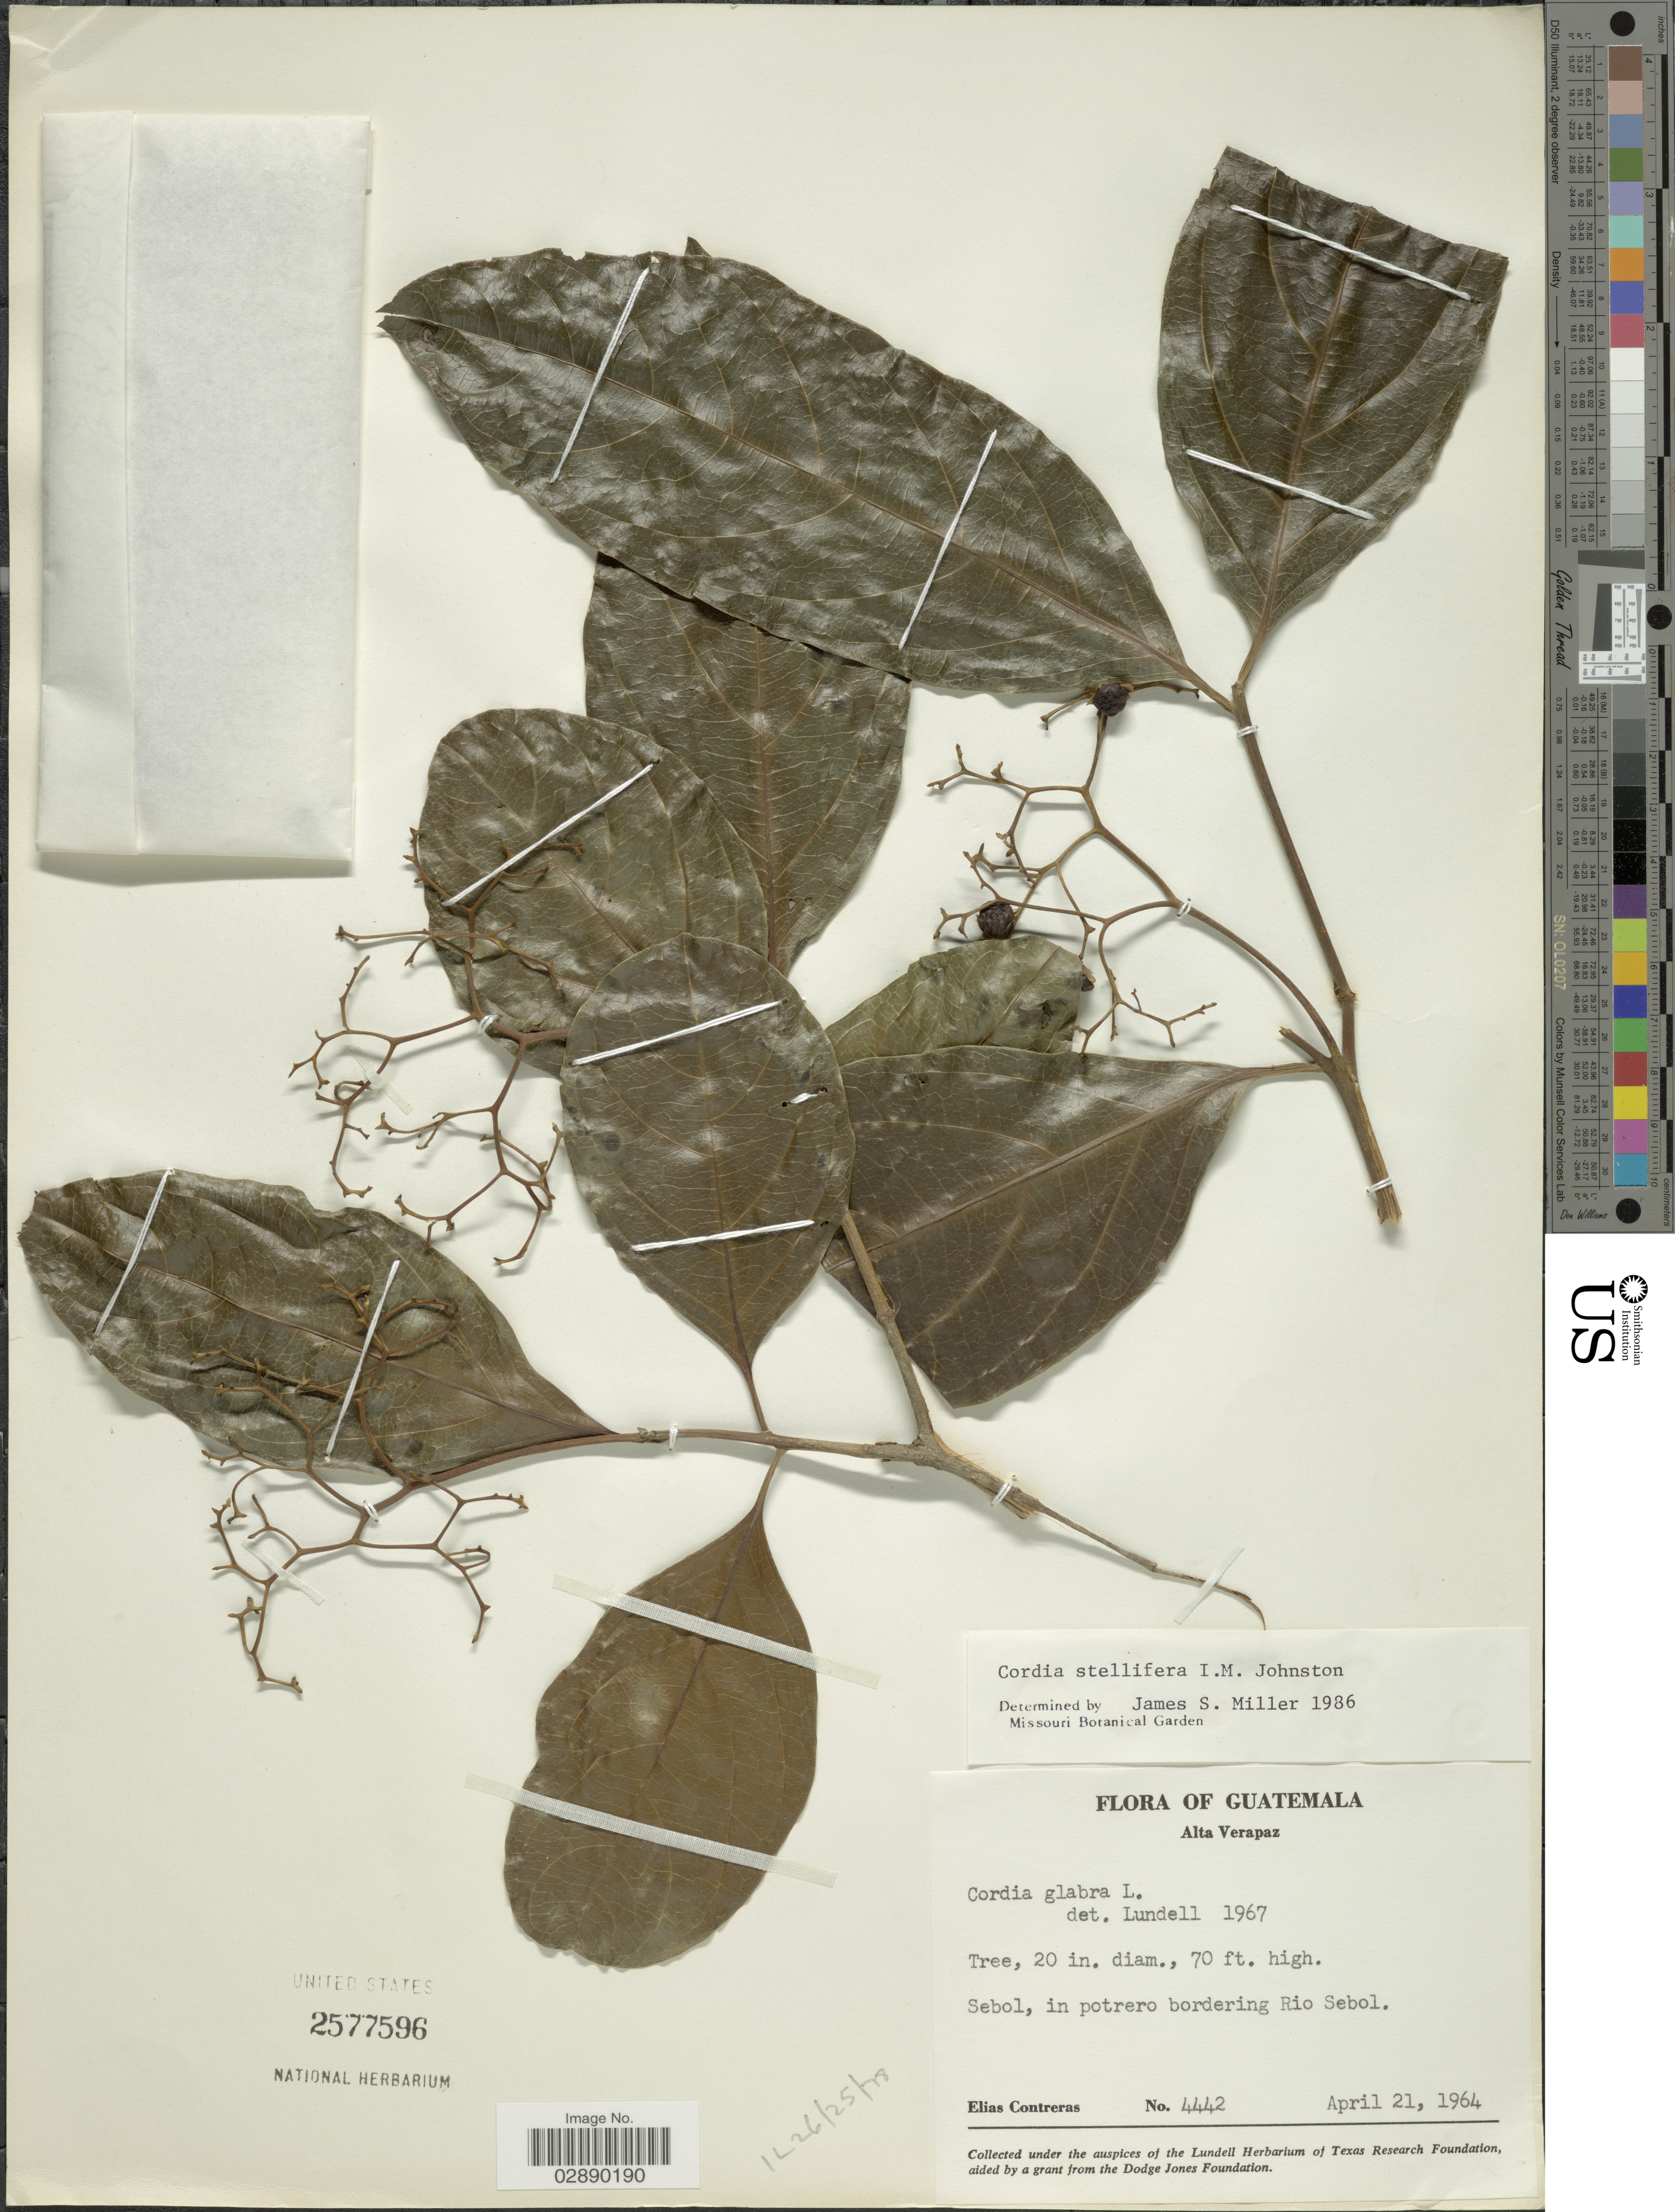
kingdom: Plantae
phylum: Tracheophyta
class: Magnoliopsida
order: Boraginales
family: Cordiaceae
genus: Cordia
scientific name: Cordia stellifera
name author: I.M. Johnst.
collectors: E. Contreras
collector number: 4442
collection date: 1964-04-21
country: Guatemala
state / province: Alta Verapaz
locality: Sebol, in potrero bordering Rio Sebol.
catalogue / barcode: US 2577596